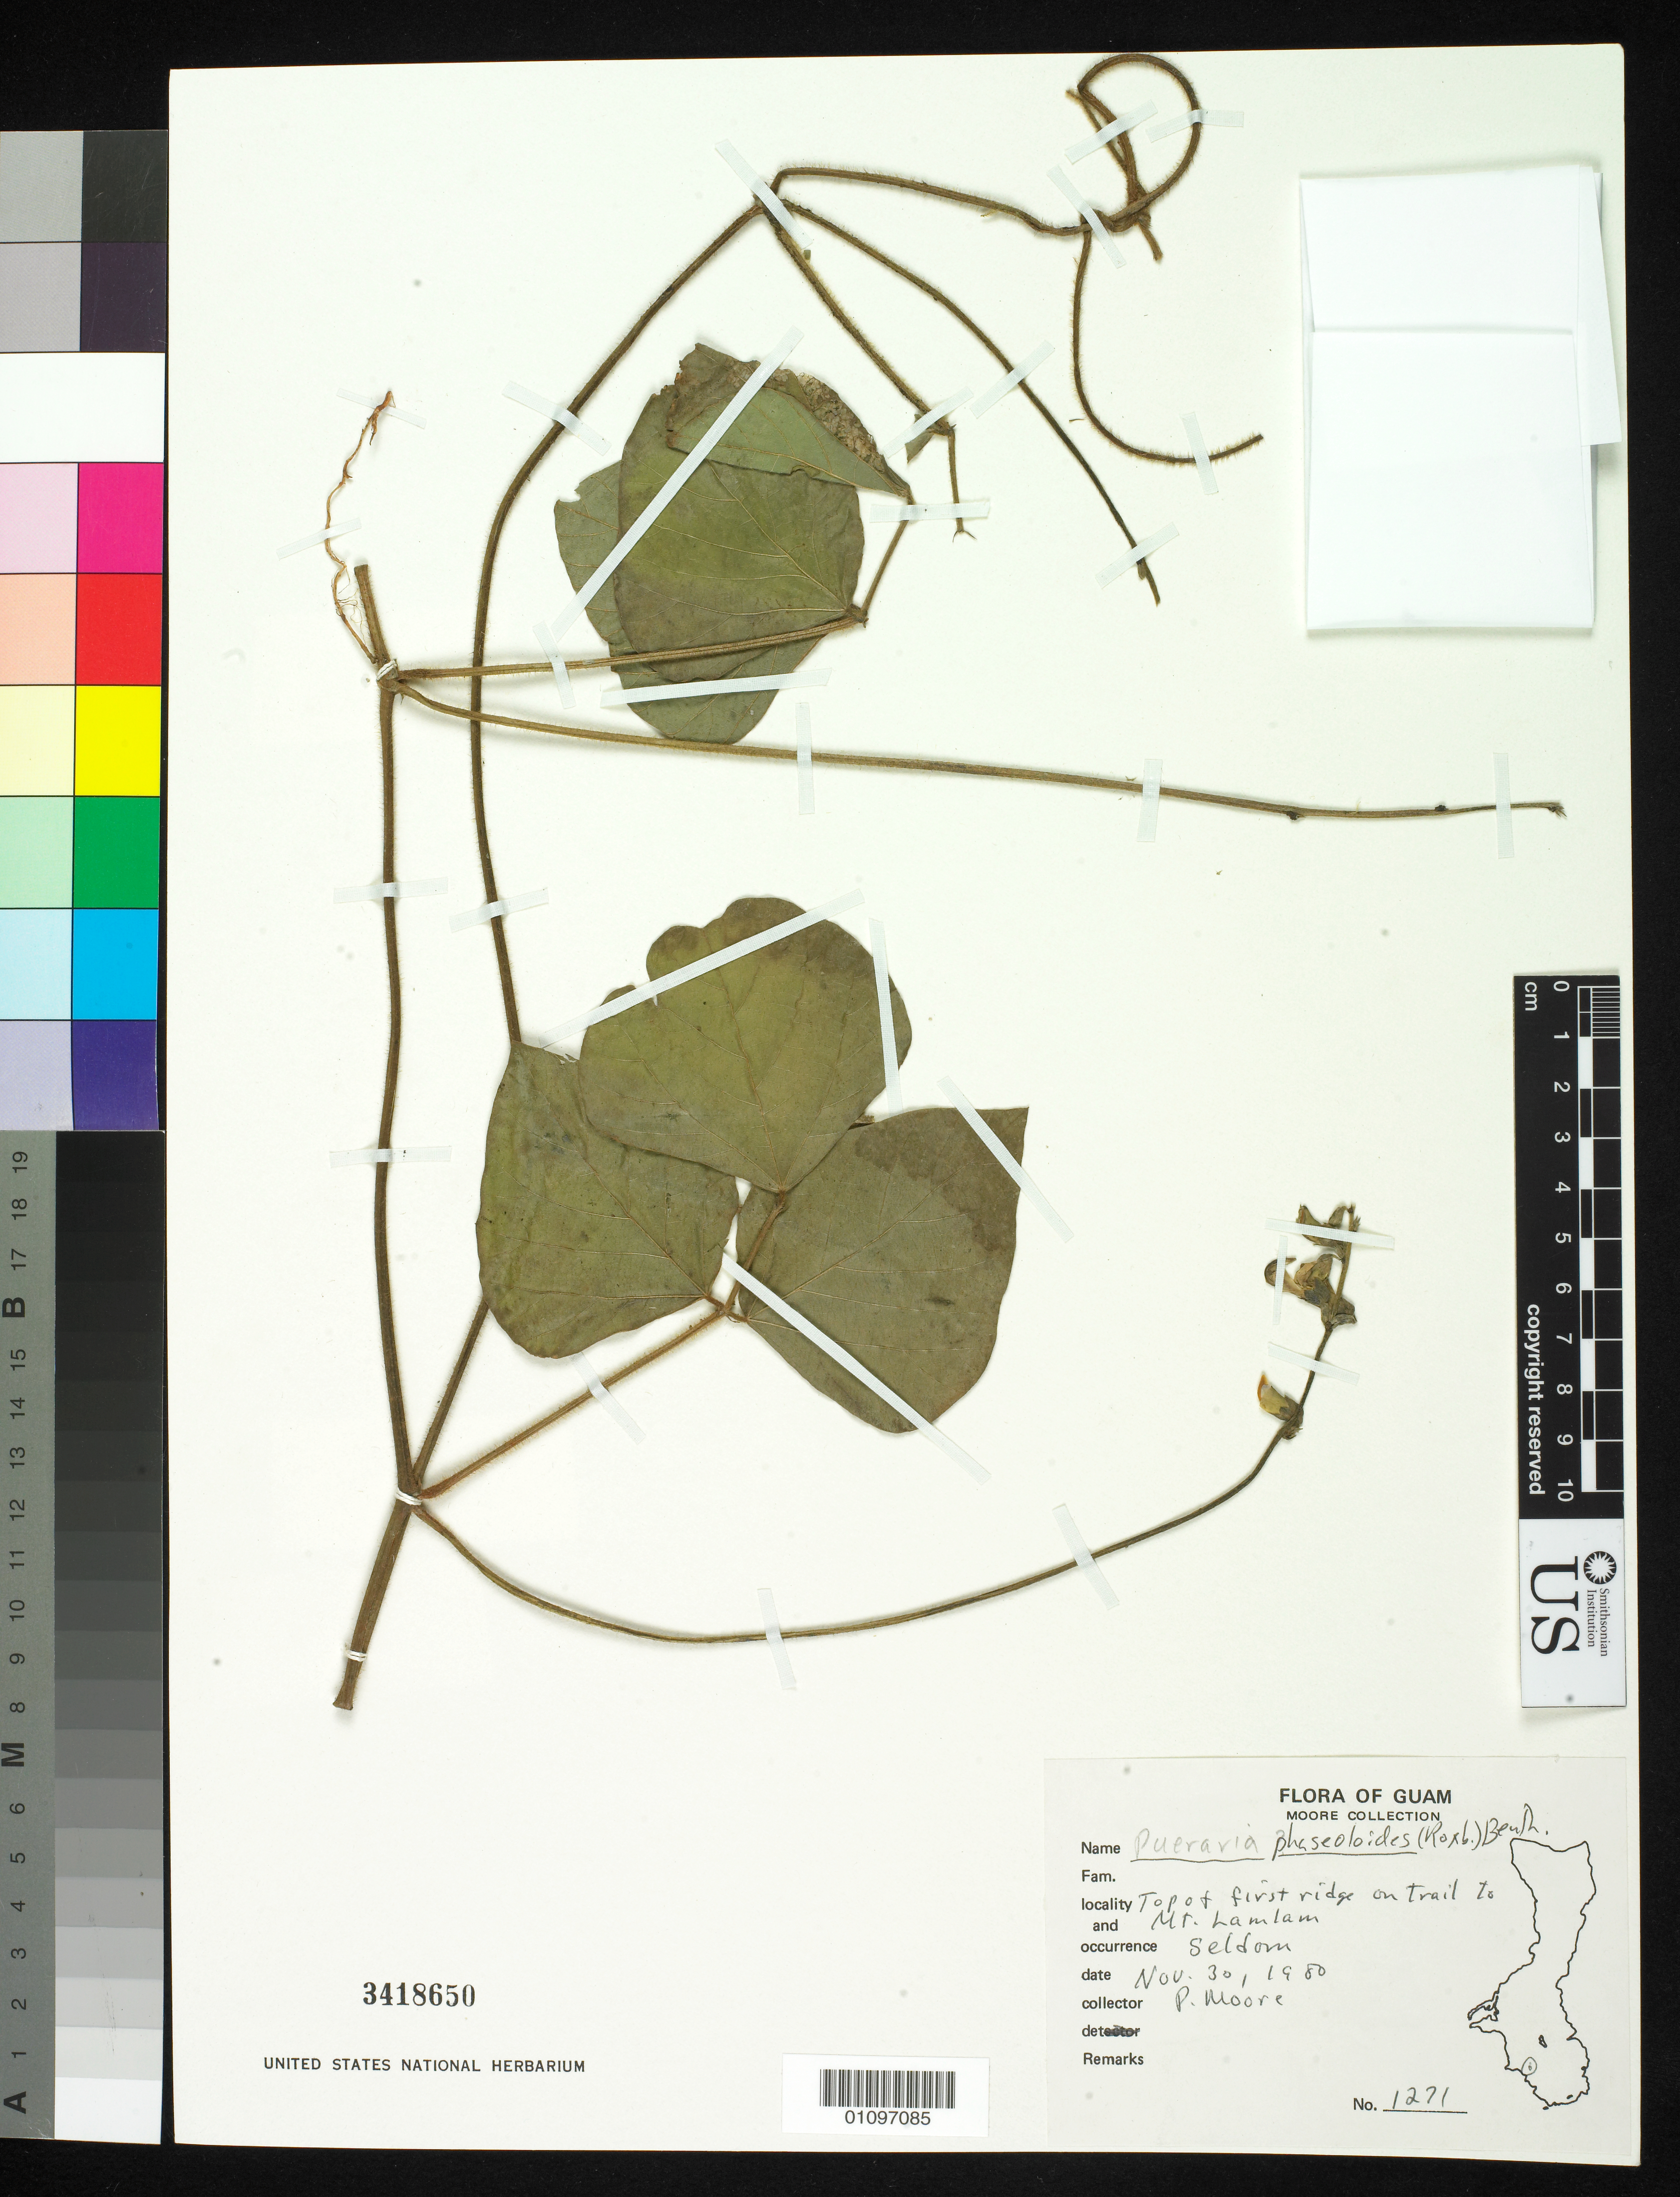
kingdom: Plantae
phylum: Tracheophyta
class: Magnoliopsida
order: Fabales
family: Fabaceae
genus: Neustanthus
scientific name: Neustanthus phaseoloides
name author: (Roxb.) Benth.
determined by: Egan, Ashley N., (US), Smithsonian Institution - National Museum of Natural History (UNITED STATES)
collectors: P. Moore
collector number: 1271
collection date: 1980-11-30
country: Guam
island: Guam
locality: Top of first ridge on trail to Mt. Lamlam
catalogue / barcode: US 3418650